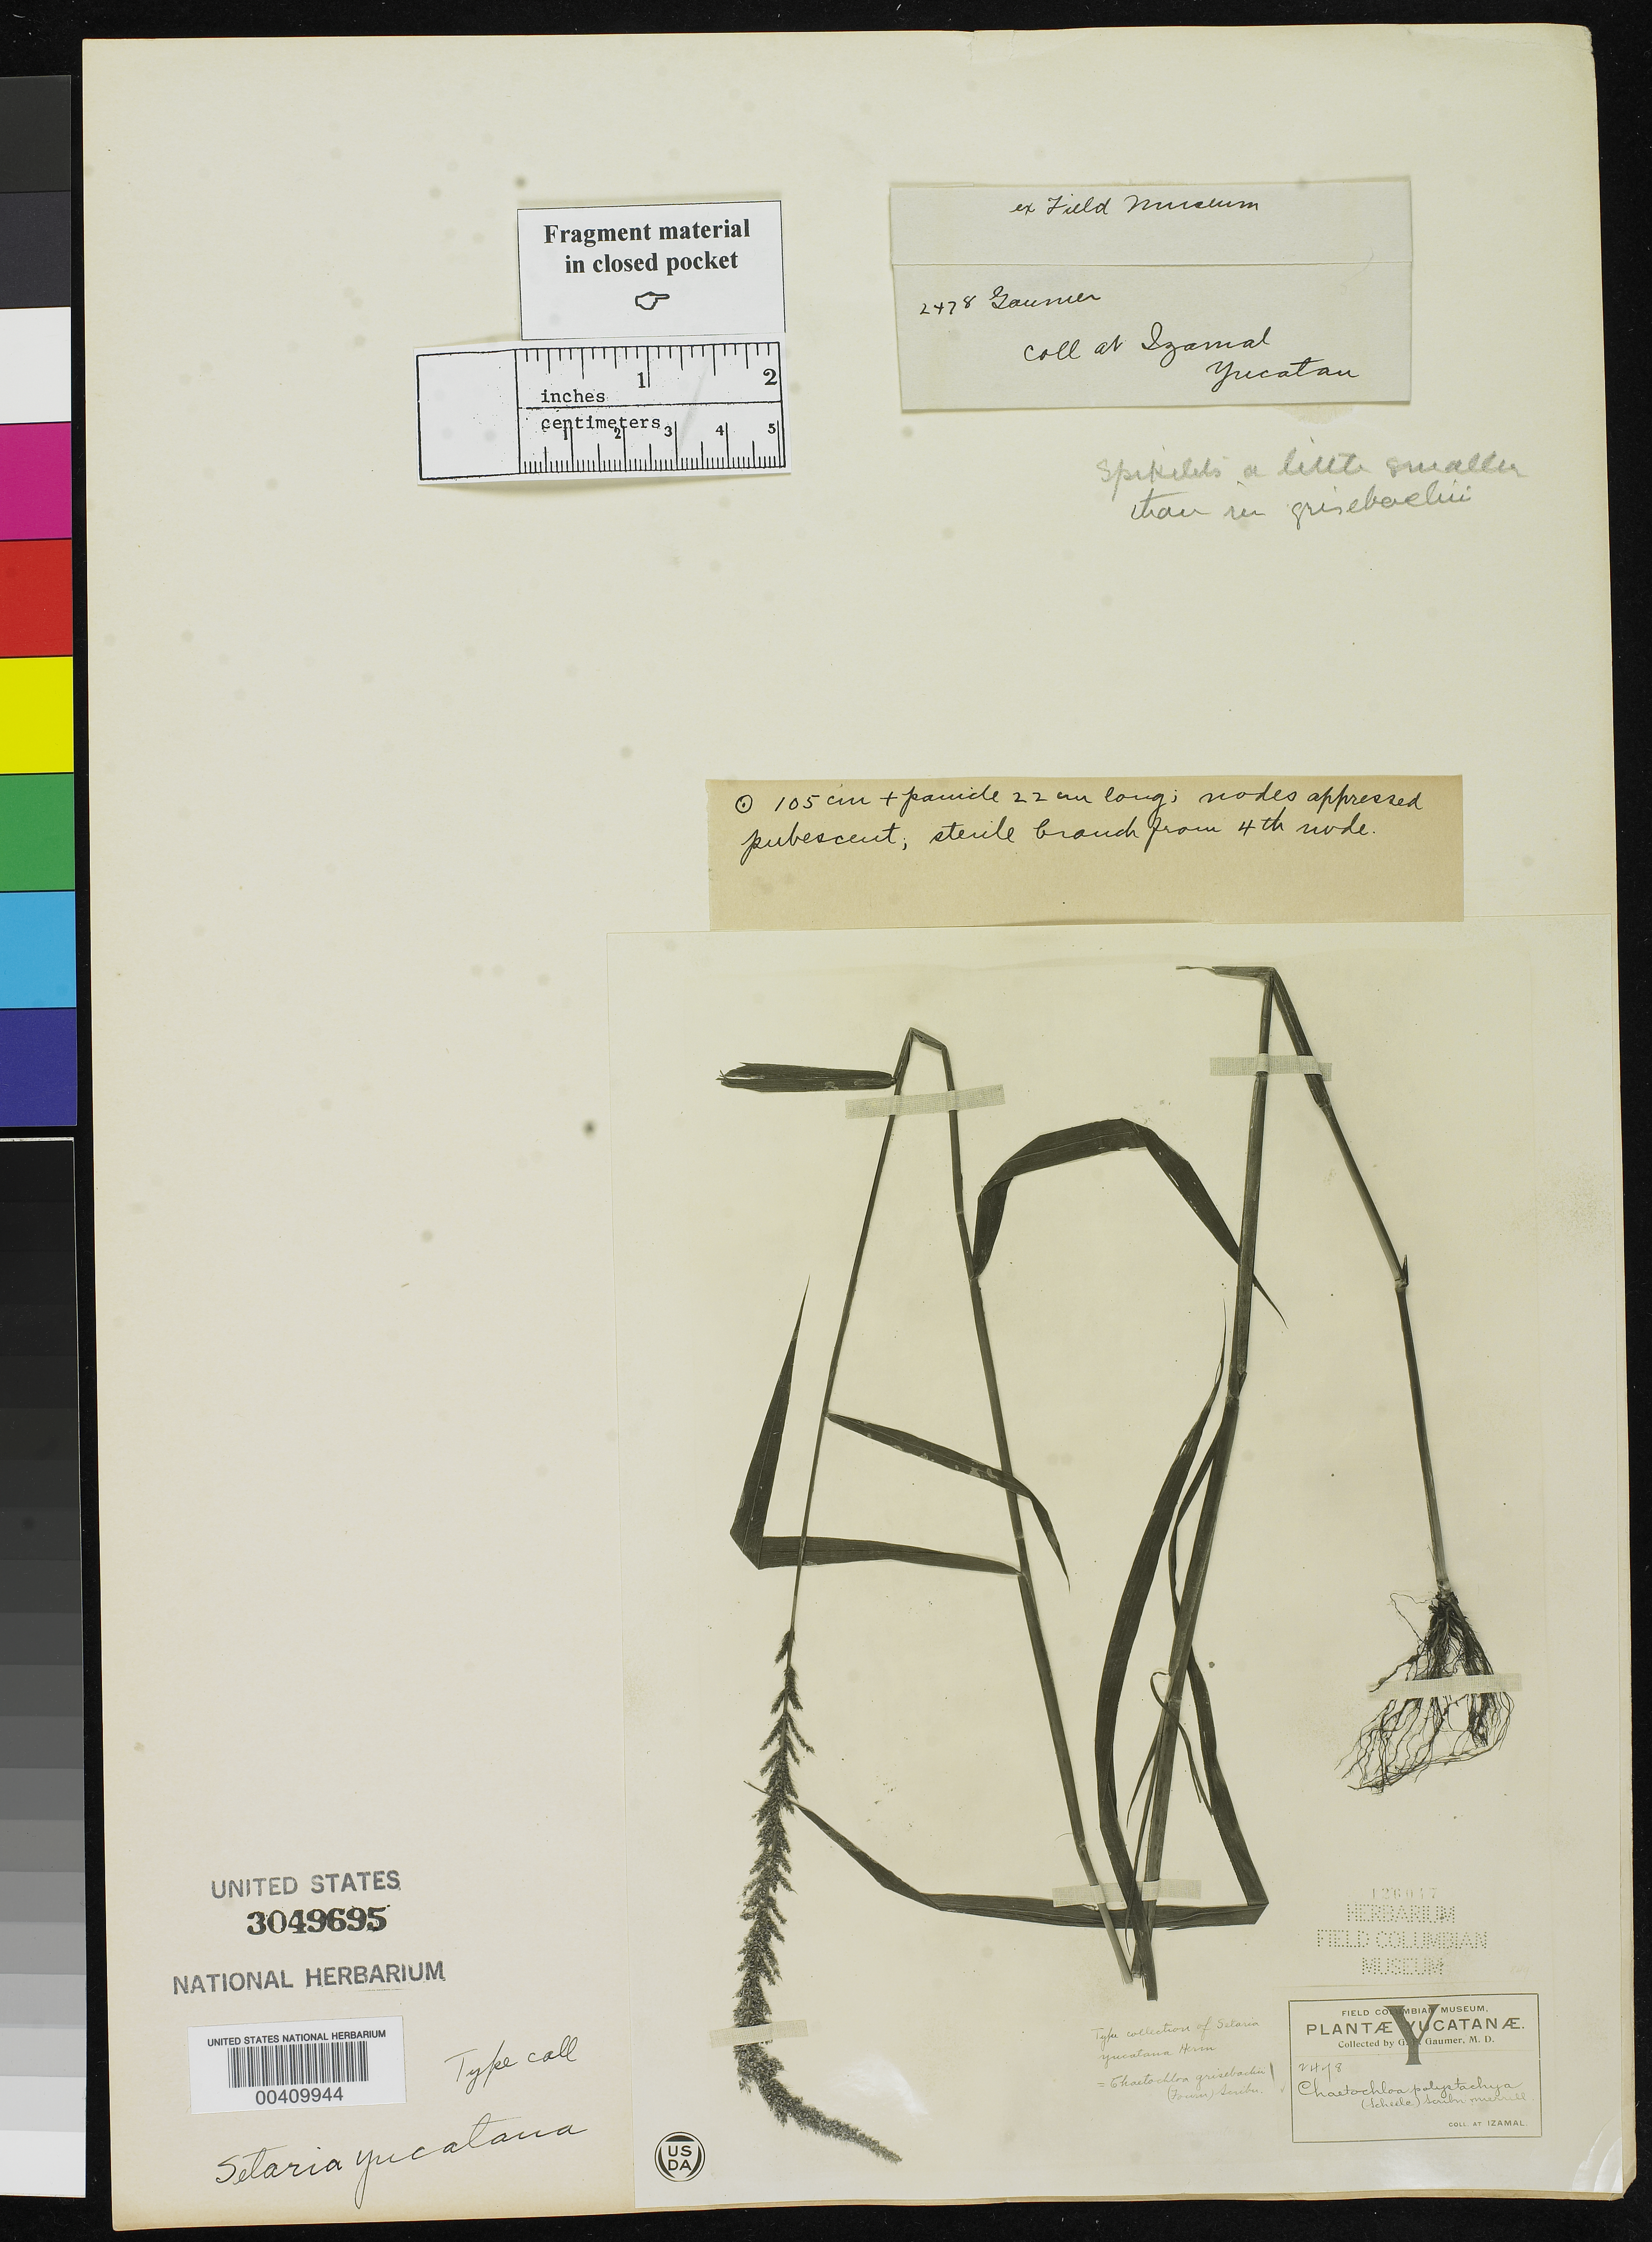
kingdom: Plantae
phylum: Tracheophyta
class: Liliopsida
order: Poales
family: Poaceae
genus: Setaria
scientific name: Setaria yucatana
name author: R.A.W. Herrm.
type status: Type Fragment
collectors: G. F. Gaumer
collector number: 2478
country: Mexico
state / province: Yucatan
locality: At Izamal.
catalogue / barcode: US 3049695